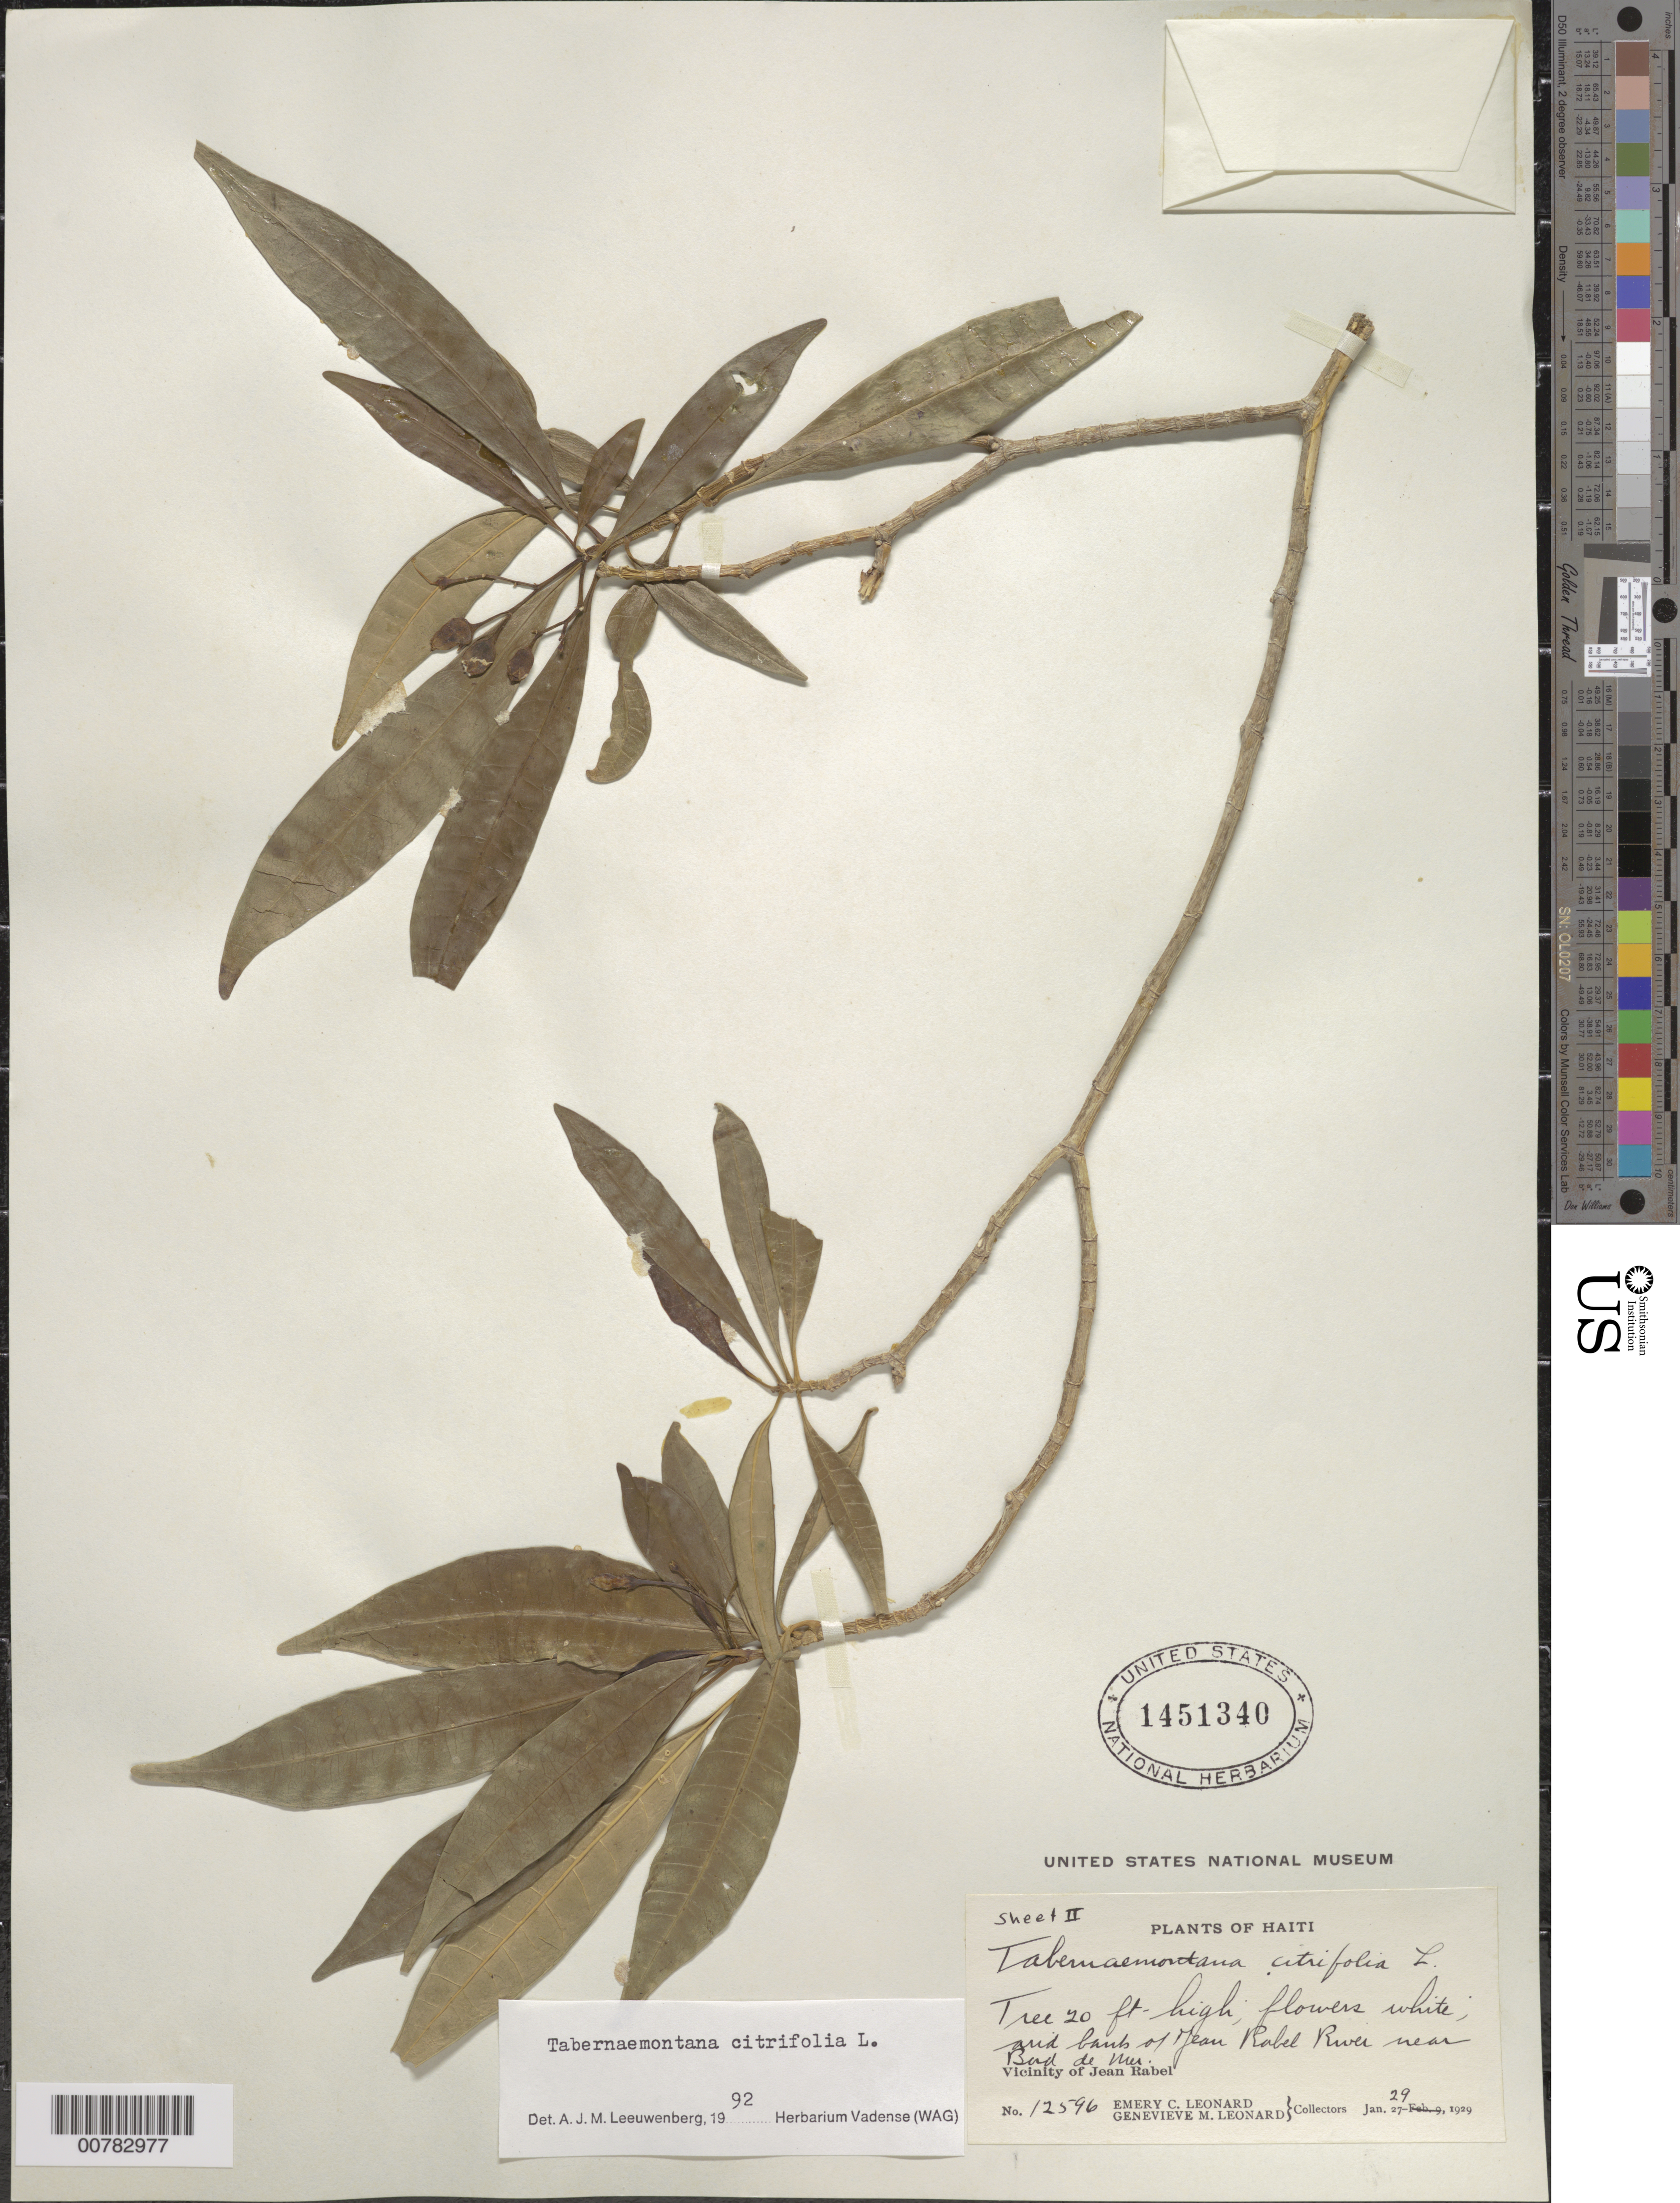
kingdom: Plantae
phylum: Tracheophyta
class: Magnoliopsida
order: Gentianales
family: Apocynaceae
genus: Tabernaemontana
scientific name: Tabernaemontana citrifolia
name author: L.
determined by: Leeuwenberg, A. J. M.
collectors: E. C. Leonard & G. M. Leonard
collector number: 12596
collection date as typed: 29 Jan 1929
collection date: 1929-01-29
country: Haiti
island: Hispaniola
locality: Vicinity of Jean Rabel, banks of Jean Rabel River, near Bord de mer.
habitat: Arid banks of river.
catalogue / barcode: US 1451340